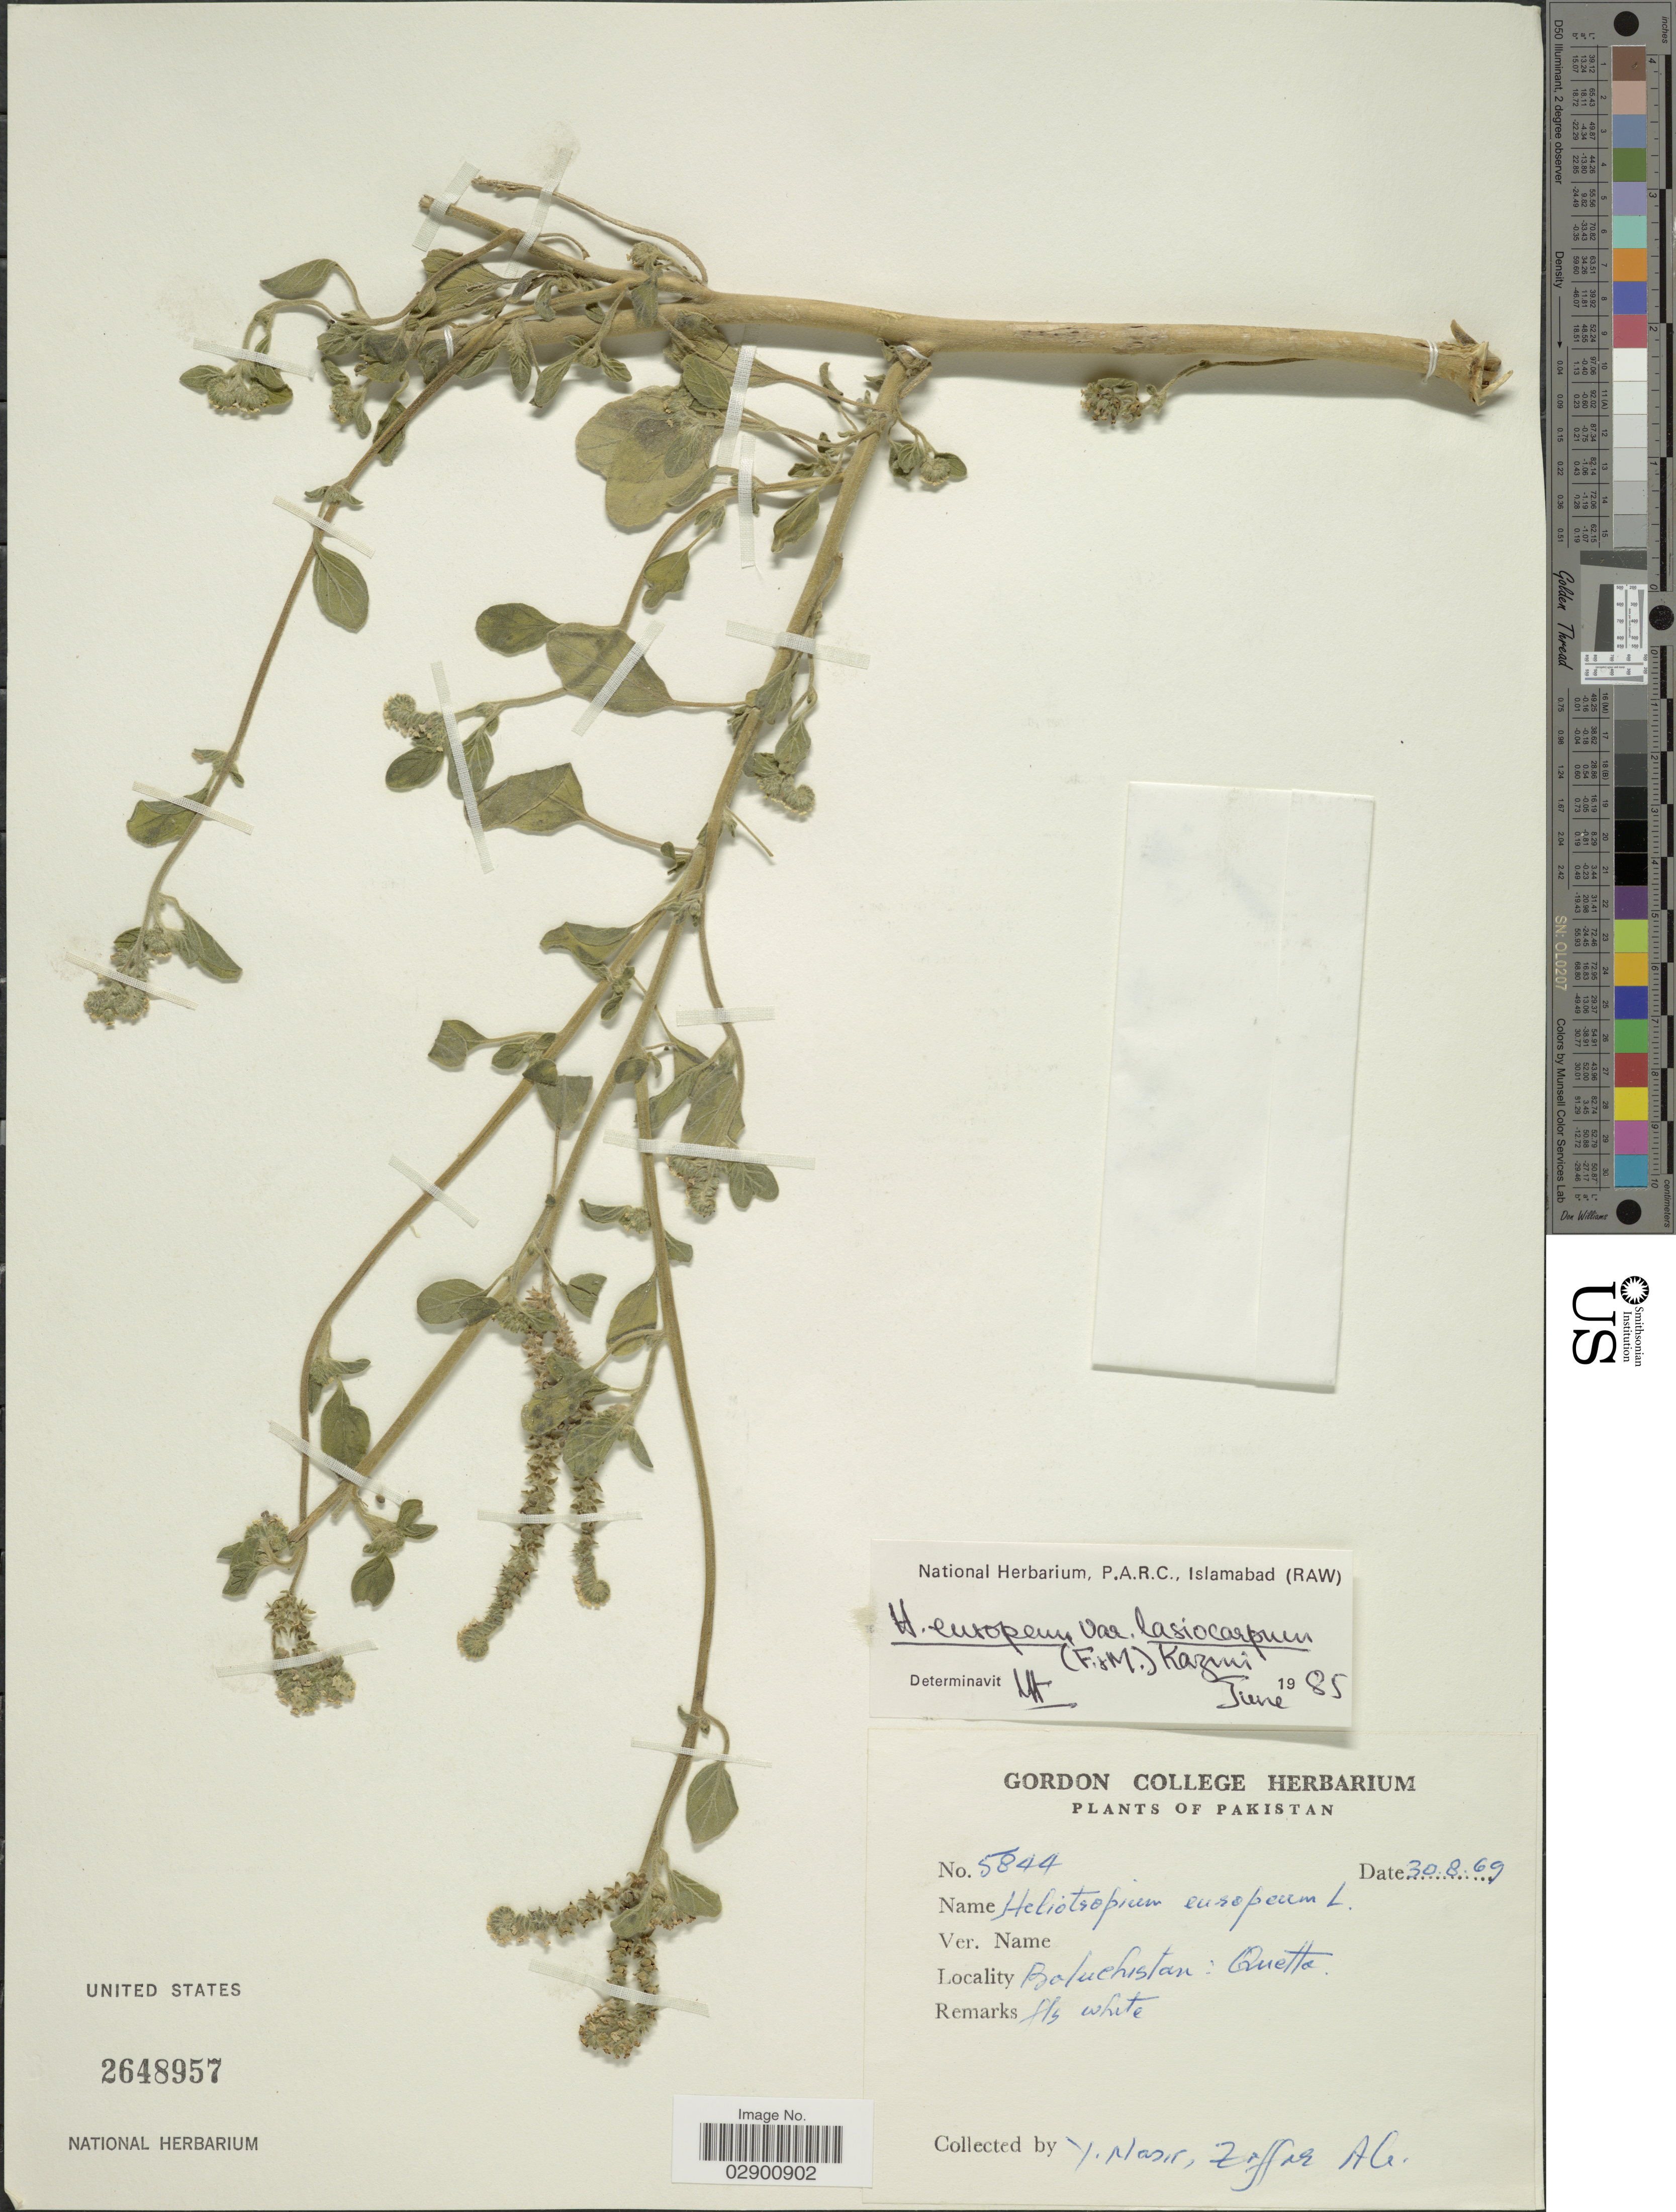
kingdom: Plantae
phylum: Tracheophyta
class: Magnoliopsida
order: Boraginales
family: Heliotropiaceae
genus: Heliotropium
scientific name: Heliotropium europaeum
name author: L.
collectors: Y. Nasir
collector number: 5844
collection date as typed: Transcribed d/m/y: 30/8/69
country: Pakistan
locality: Boluchistan: Quetta.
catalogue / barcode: US 2648957